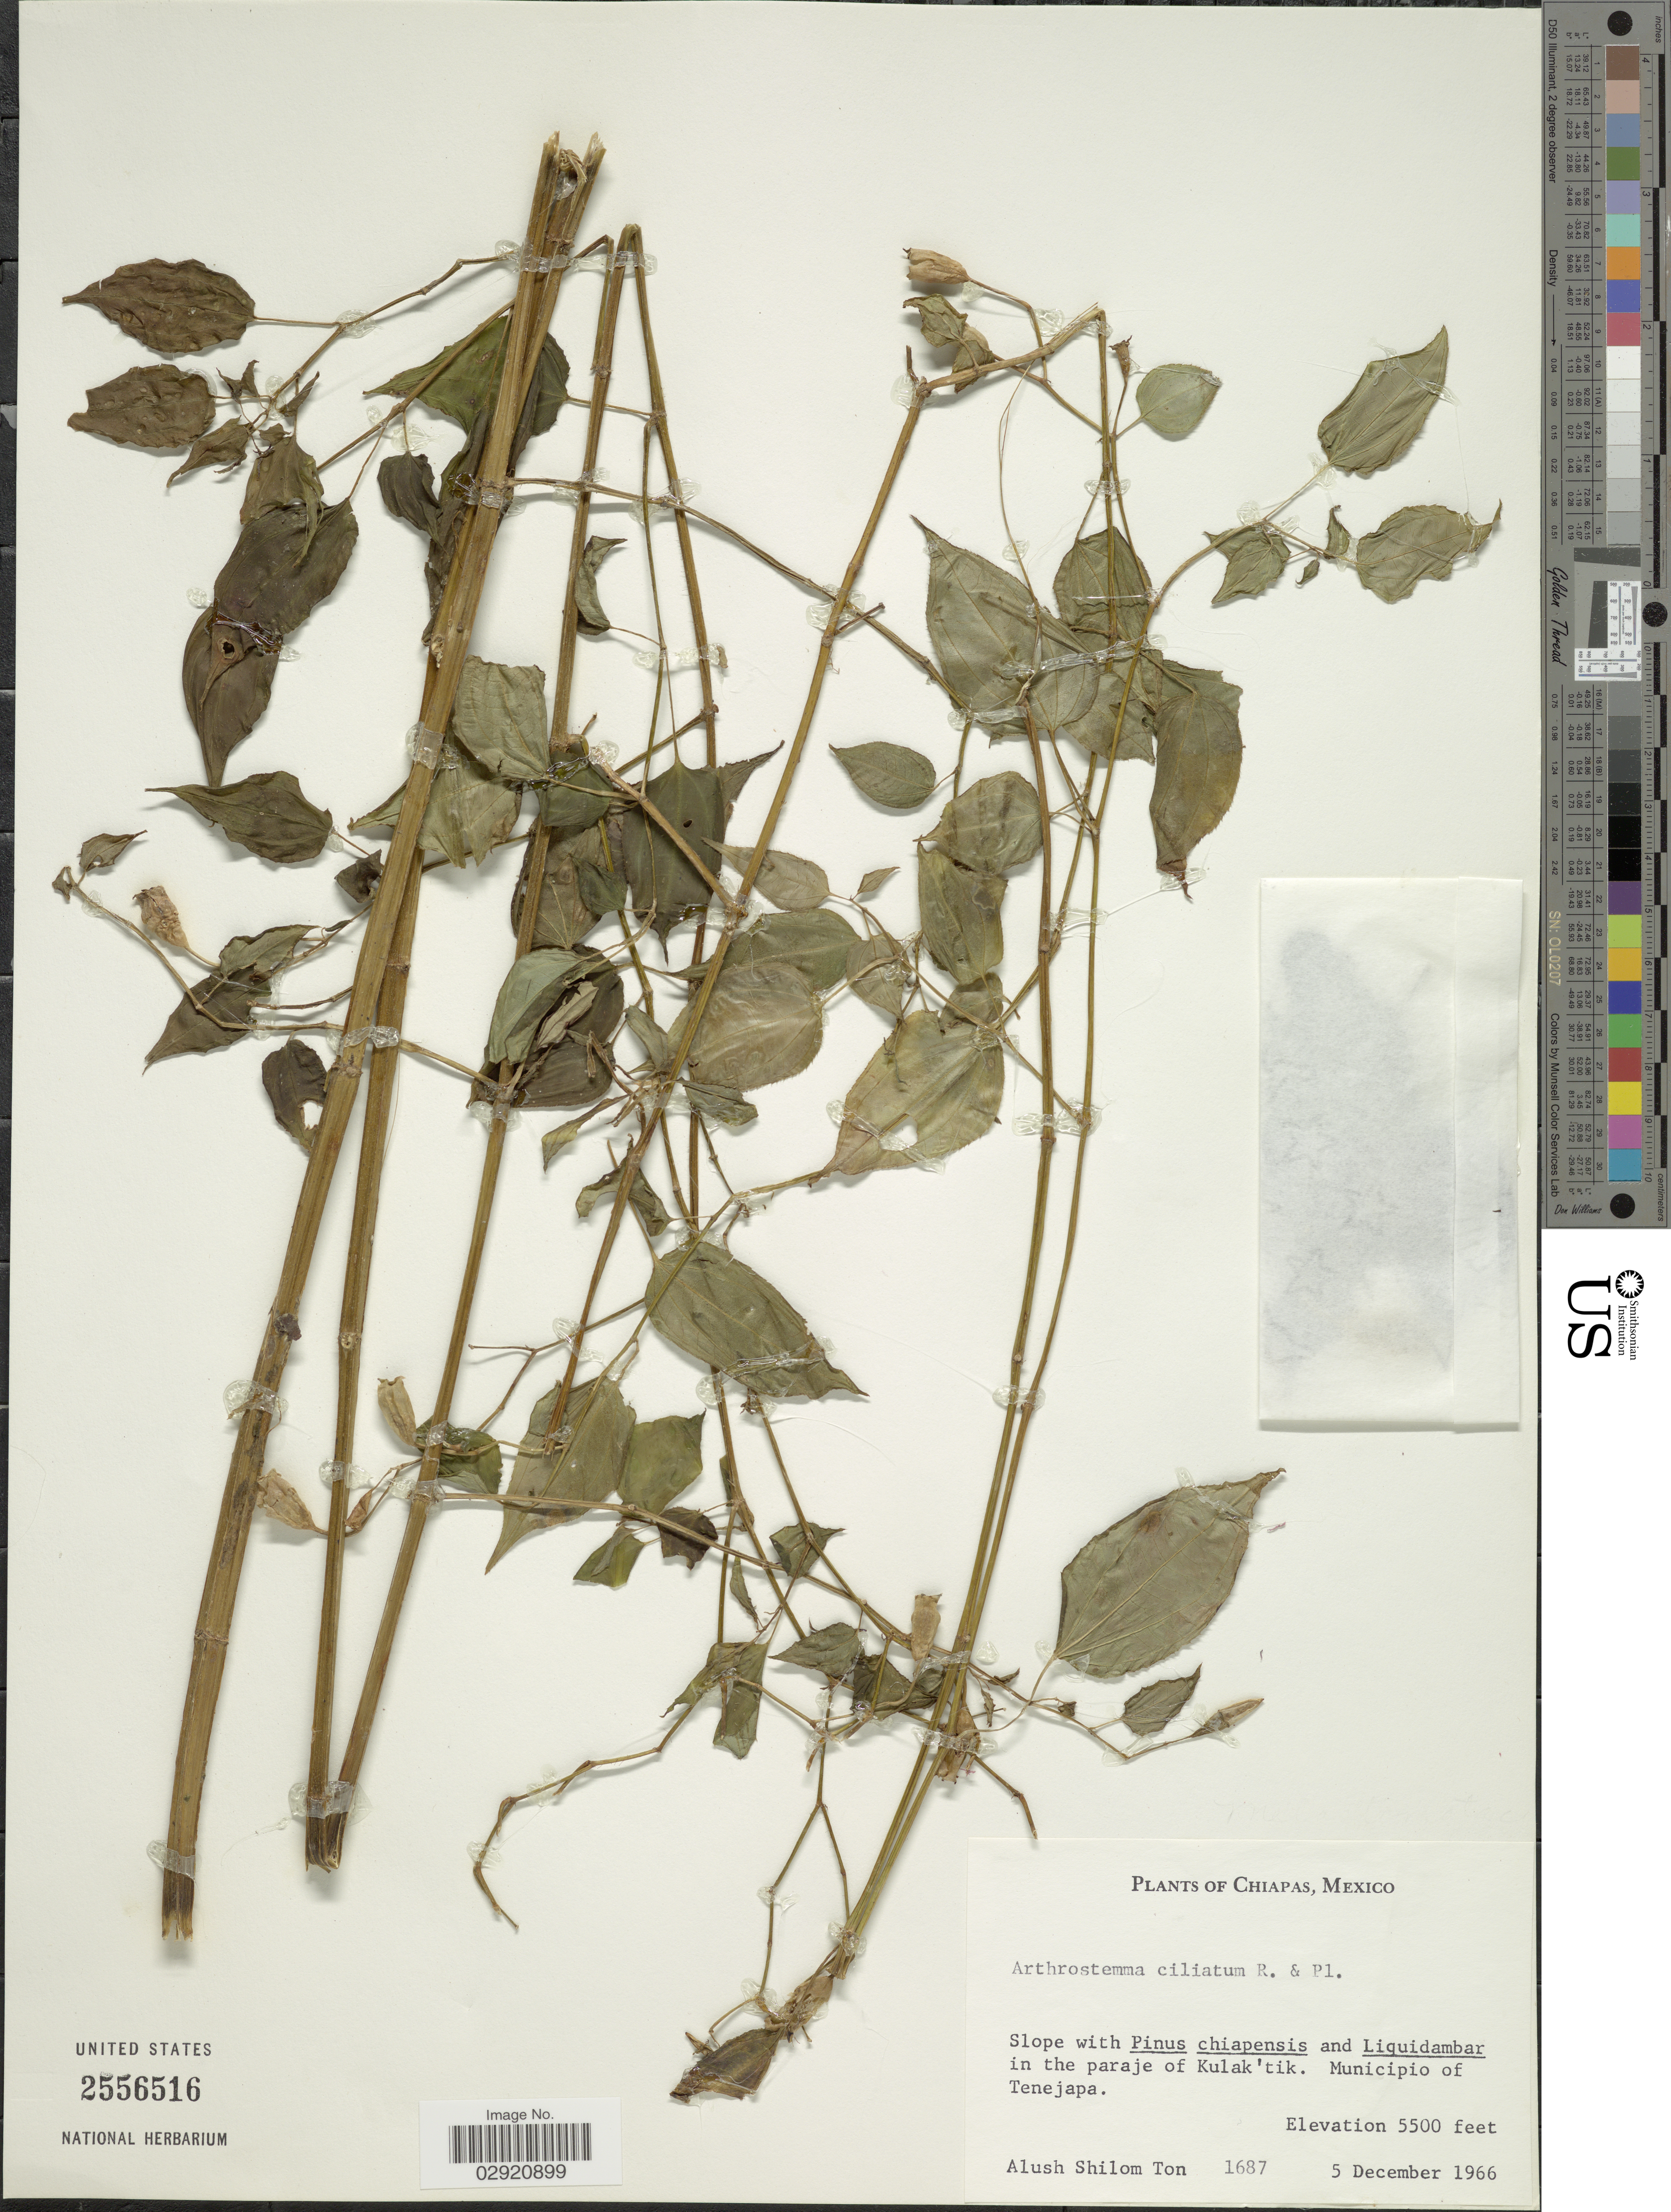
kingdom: Plantae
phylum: Tracheophyta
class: Magnoliopsida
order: Myrtales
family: Melastomataceae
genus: Arthrostemma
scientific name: Arthrostemma ciliatum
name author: Pav. ex D. Don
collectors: A. M. Ton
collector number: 1687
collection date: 1966-12-05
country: Mexico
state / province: Chiapas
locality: In the paraje of Kulak'tik. Municipio of Tenejapa.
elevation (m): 1676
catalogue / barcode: US 2556516